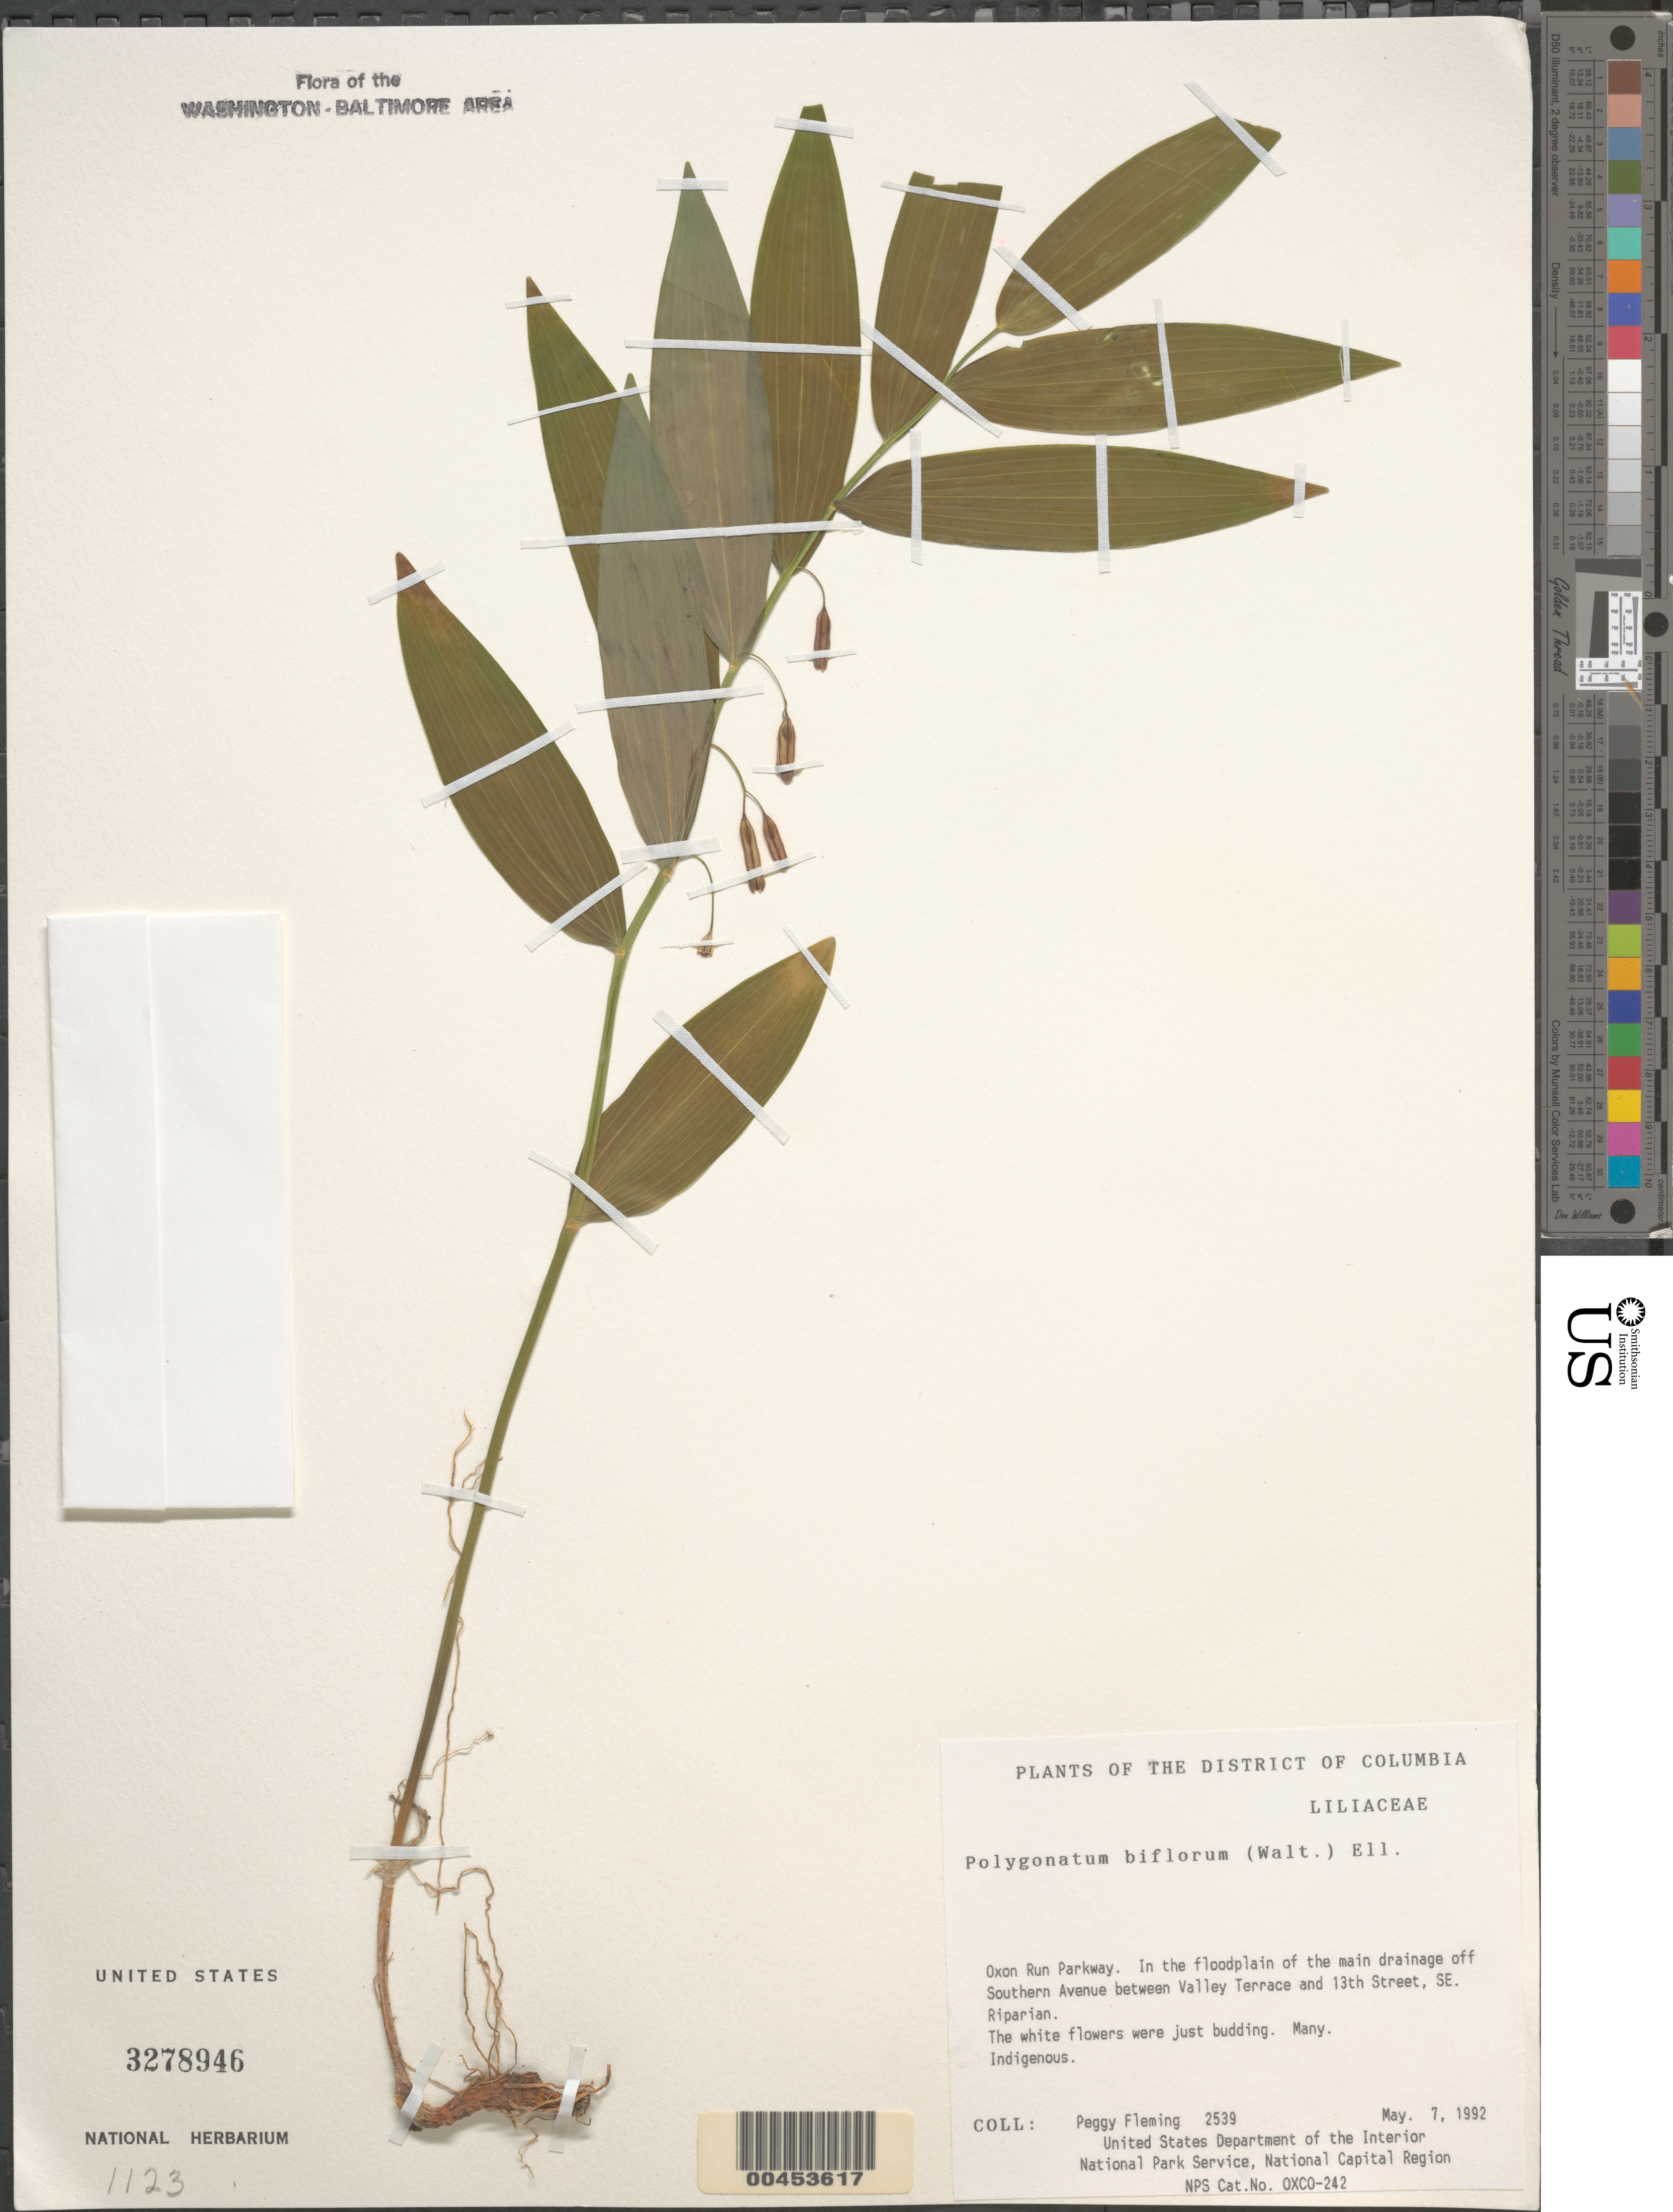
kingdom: Plantae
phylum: Tracheophyta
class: Liliopsida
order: Asparagales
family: Asparagaceae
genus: Polygonatum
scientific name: Polygonatum biflorum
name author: (Walter) Elliott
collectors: P. Fleming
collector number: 2539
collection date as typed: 07 May 1992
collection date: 1992-05-07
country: United States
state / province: District of Columbia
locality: Oxon Run Parkway, main drainage off Southern Ave. between Valley Terrace and 13th St., SE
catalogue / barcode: US 3278946